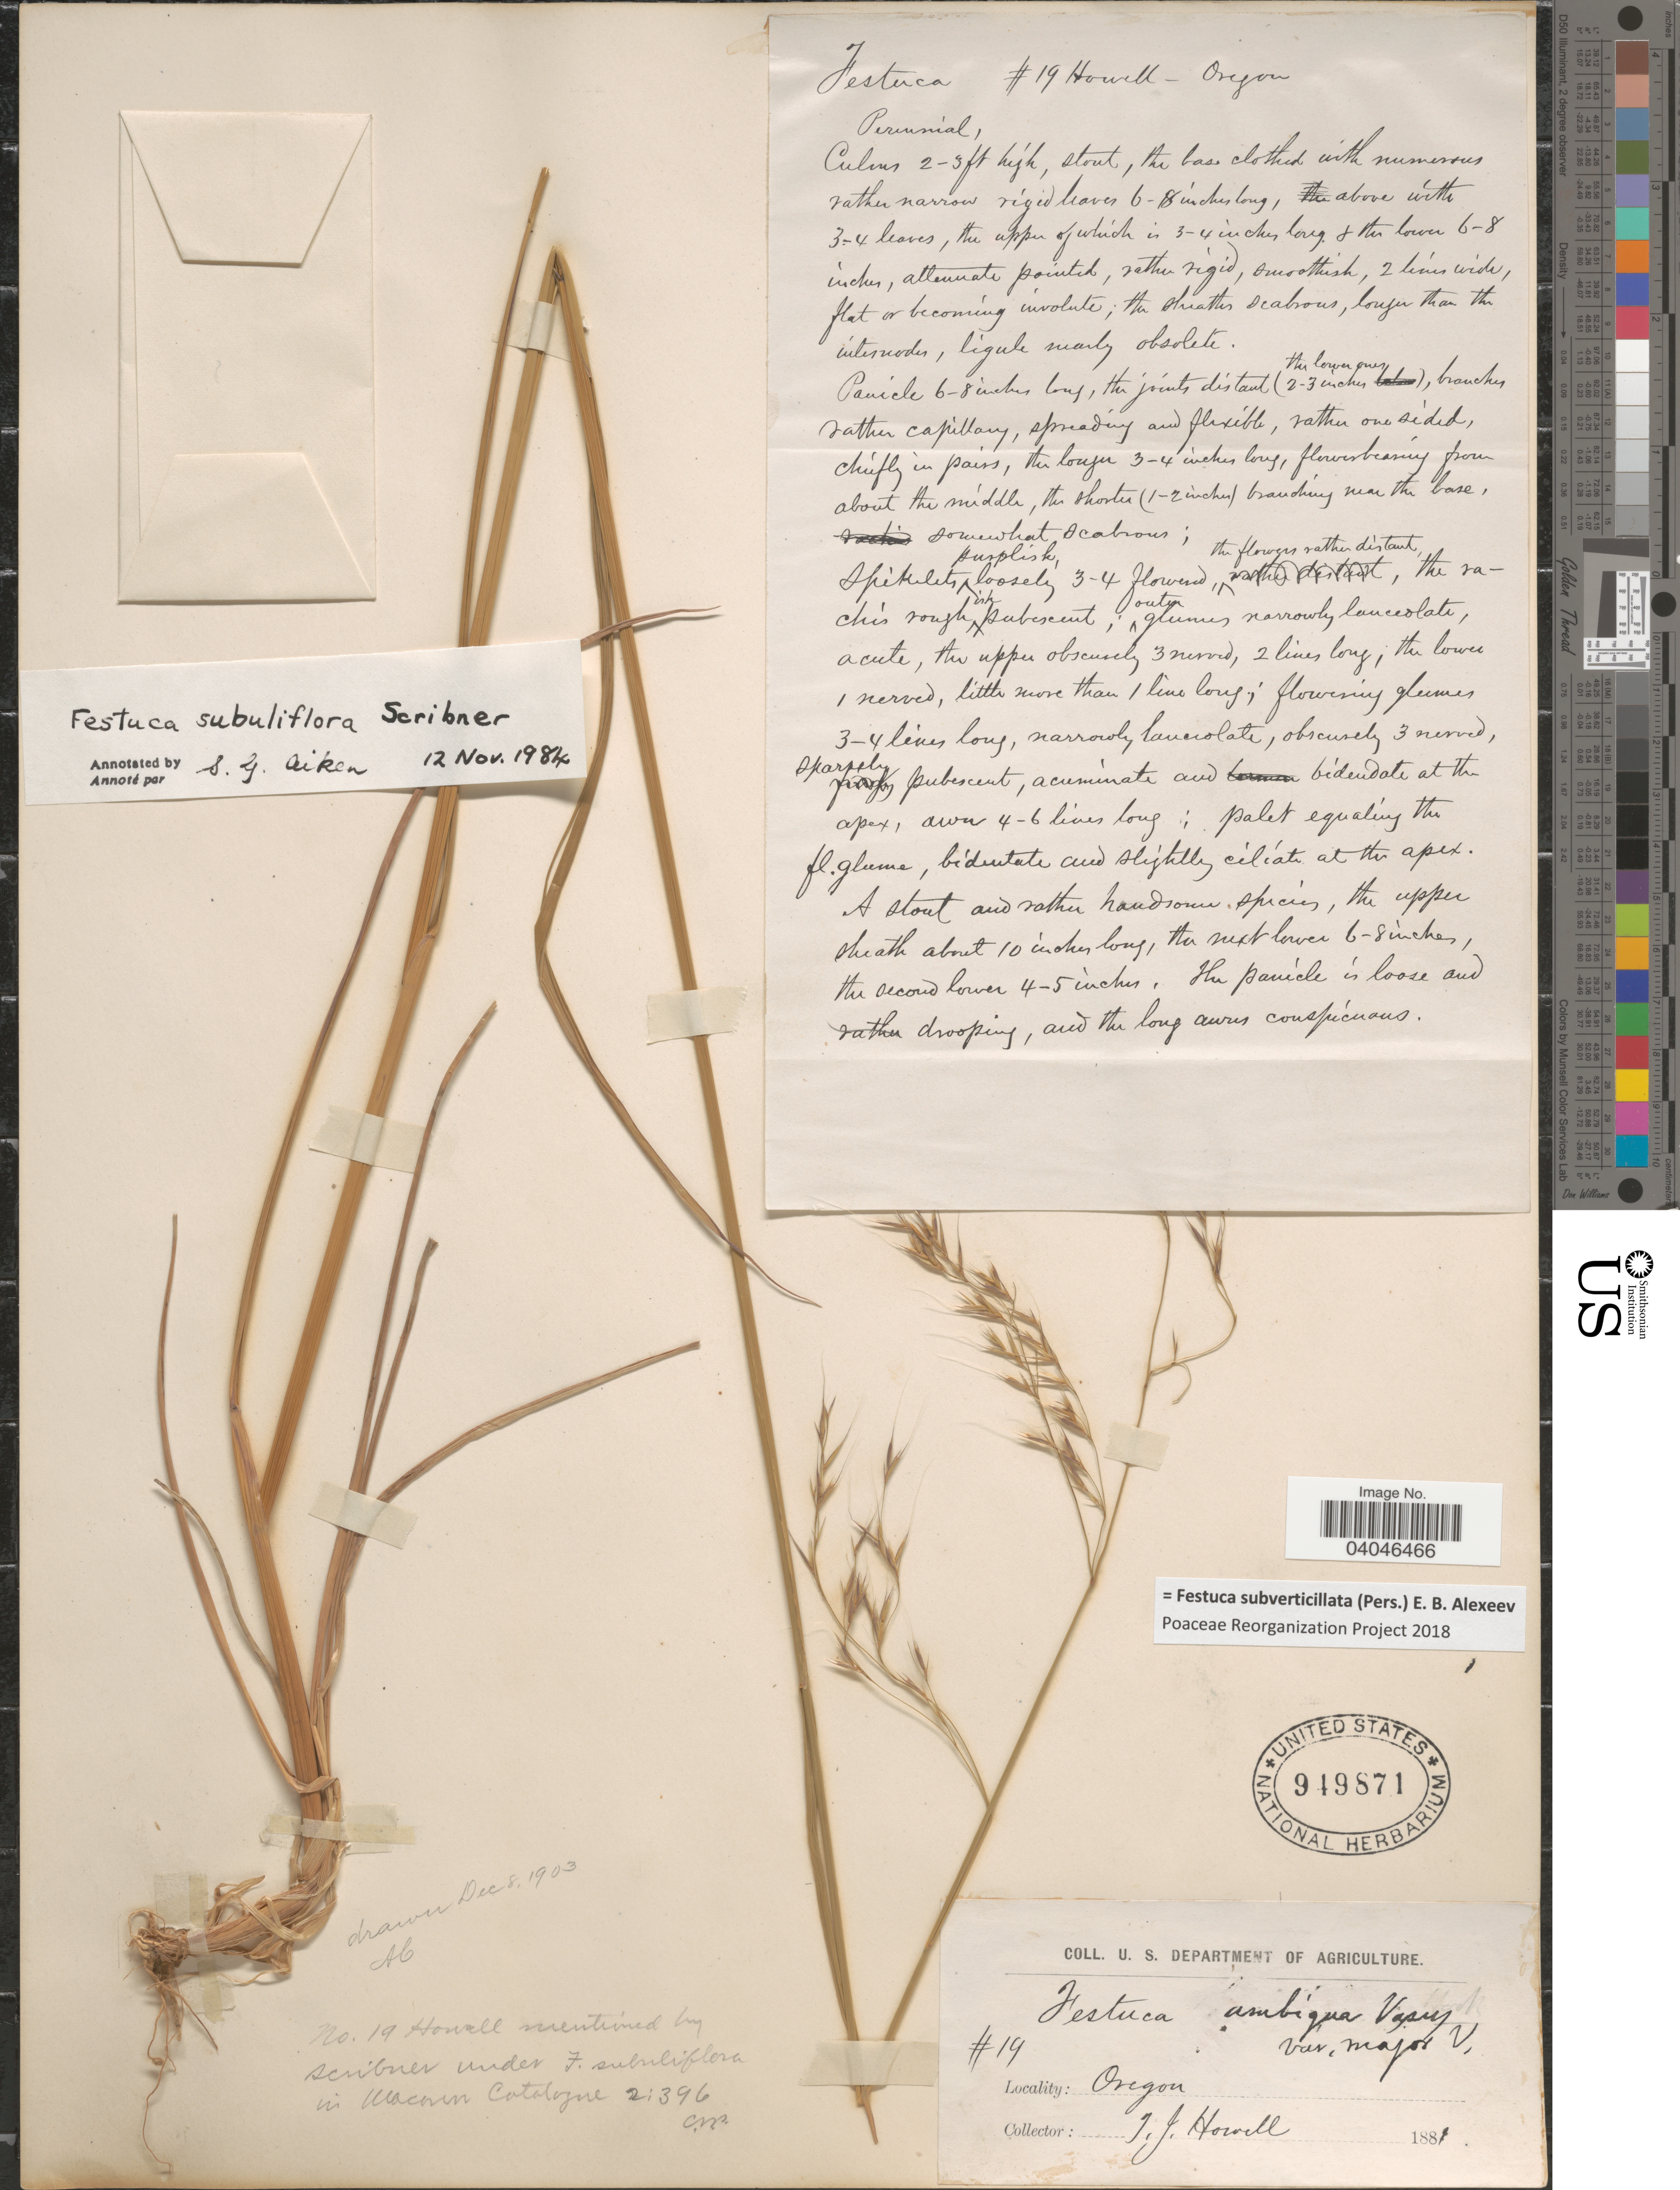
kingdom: Plantae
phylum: Tracheophyta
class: Liliopsida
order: Poales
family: Poaceae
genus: Festuca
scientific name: Festuca subverticillata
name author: (Pers.) E.B. Alexeev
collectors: T. J. Howell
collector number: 19*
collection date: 1881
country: United States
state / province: Oregon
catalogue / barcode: US 949871